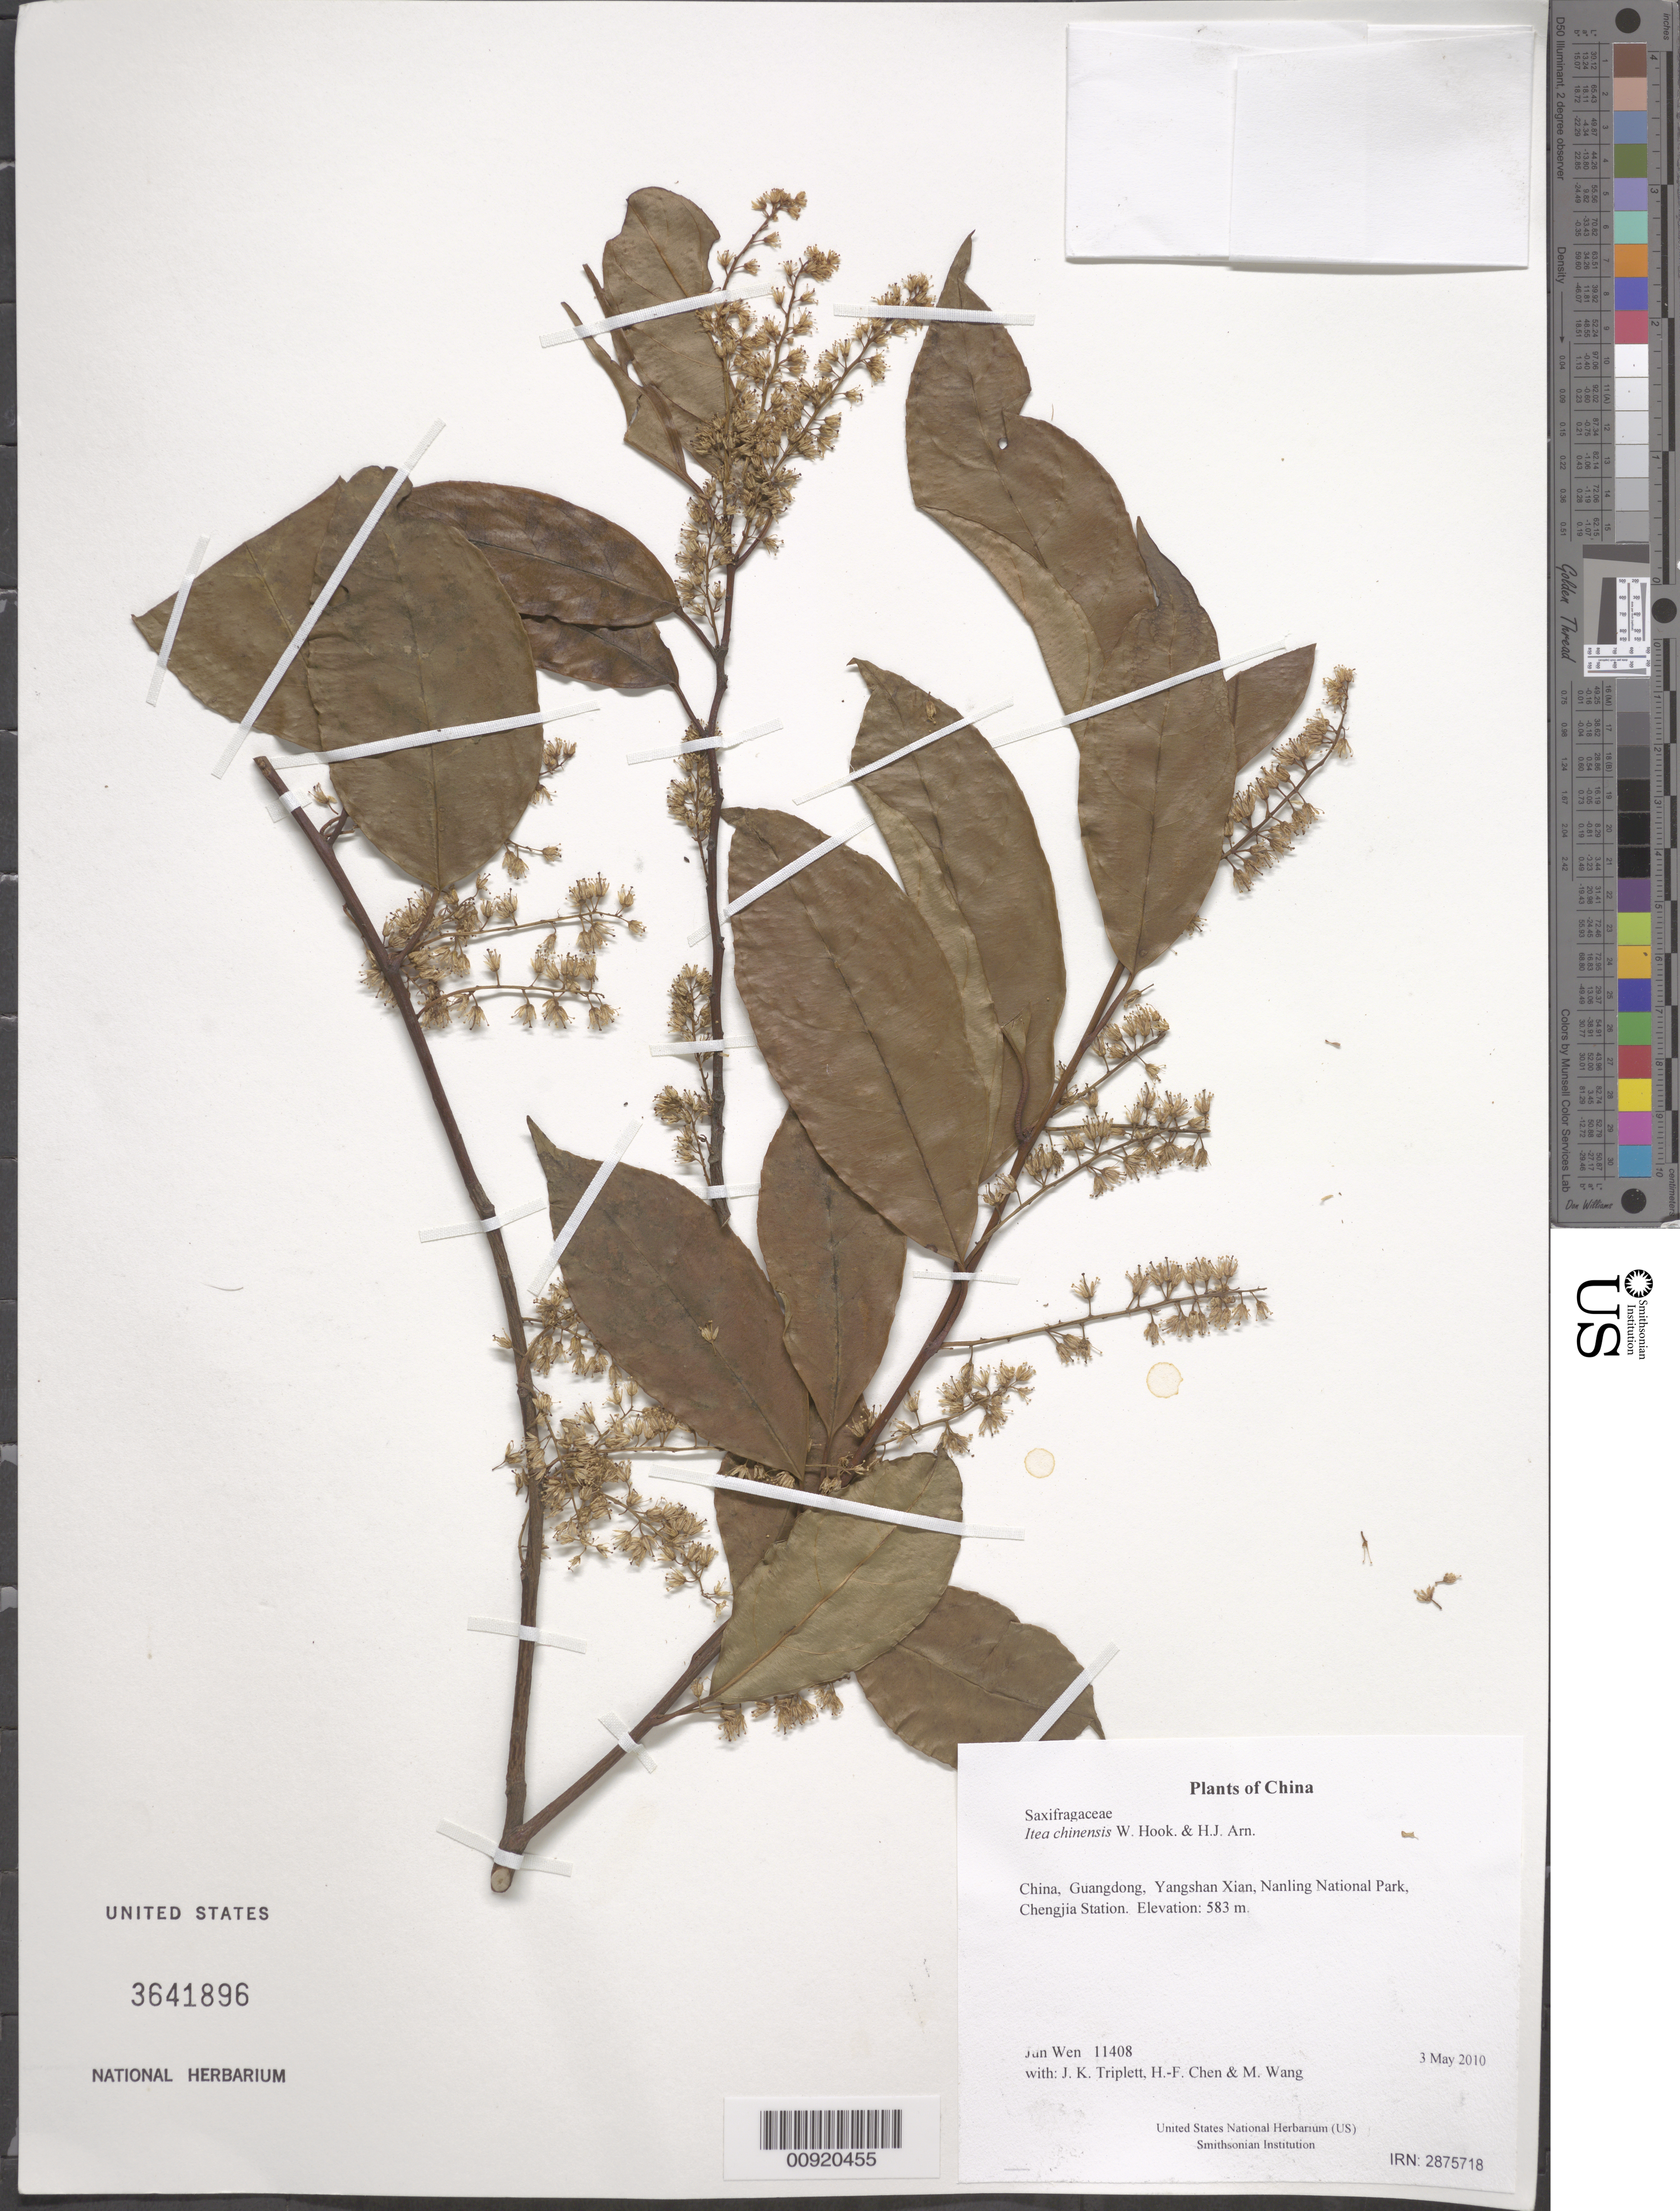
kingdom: Plantae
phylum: Tracheophyta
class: Magnoliopsida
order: Saxifragales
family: Iteaceae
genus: Itea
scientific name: Itea chinensis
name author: W. Hook. & H.J. Arn.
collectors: J. Wen, J. K. Triplett, H.-F. Chen & M. Wang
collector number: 11408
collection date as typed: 3 May 2010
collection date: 2010-05-03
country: China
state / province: Guangdong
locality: Yangshan Xian, Nanling National Park, Chengjia Station.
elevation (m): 583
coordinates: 24 45.727 N, 112 52.629 E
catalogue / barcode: US 3641896